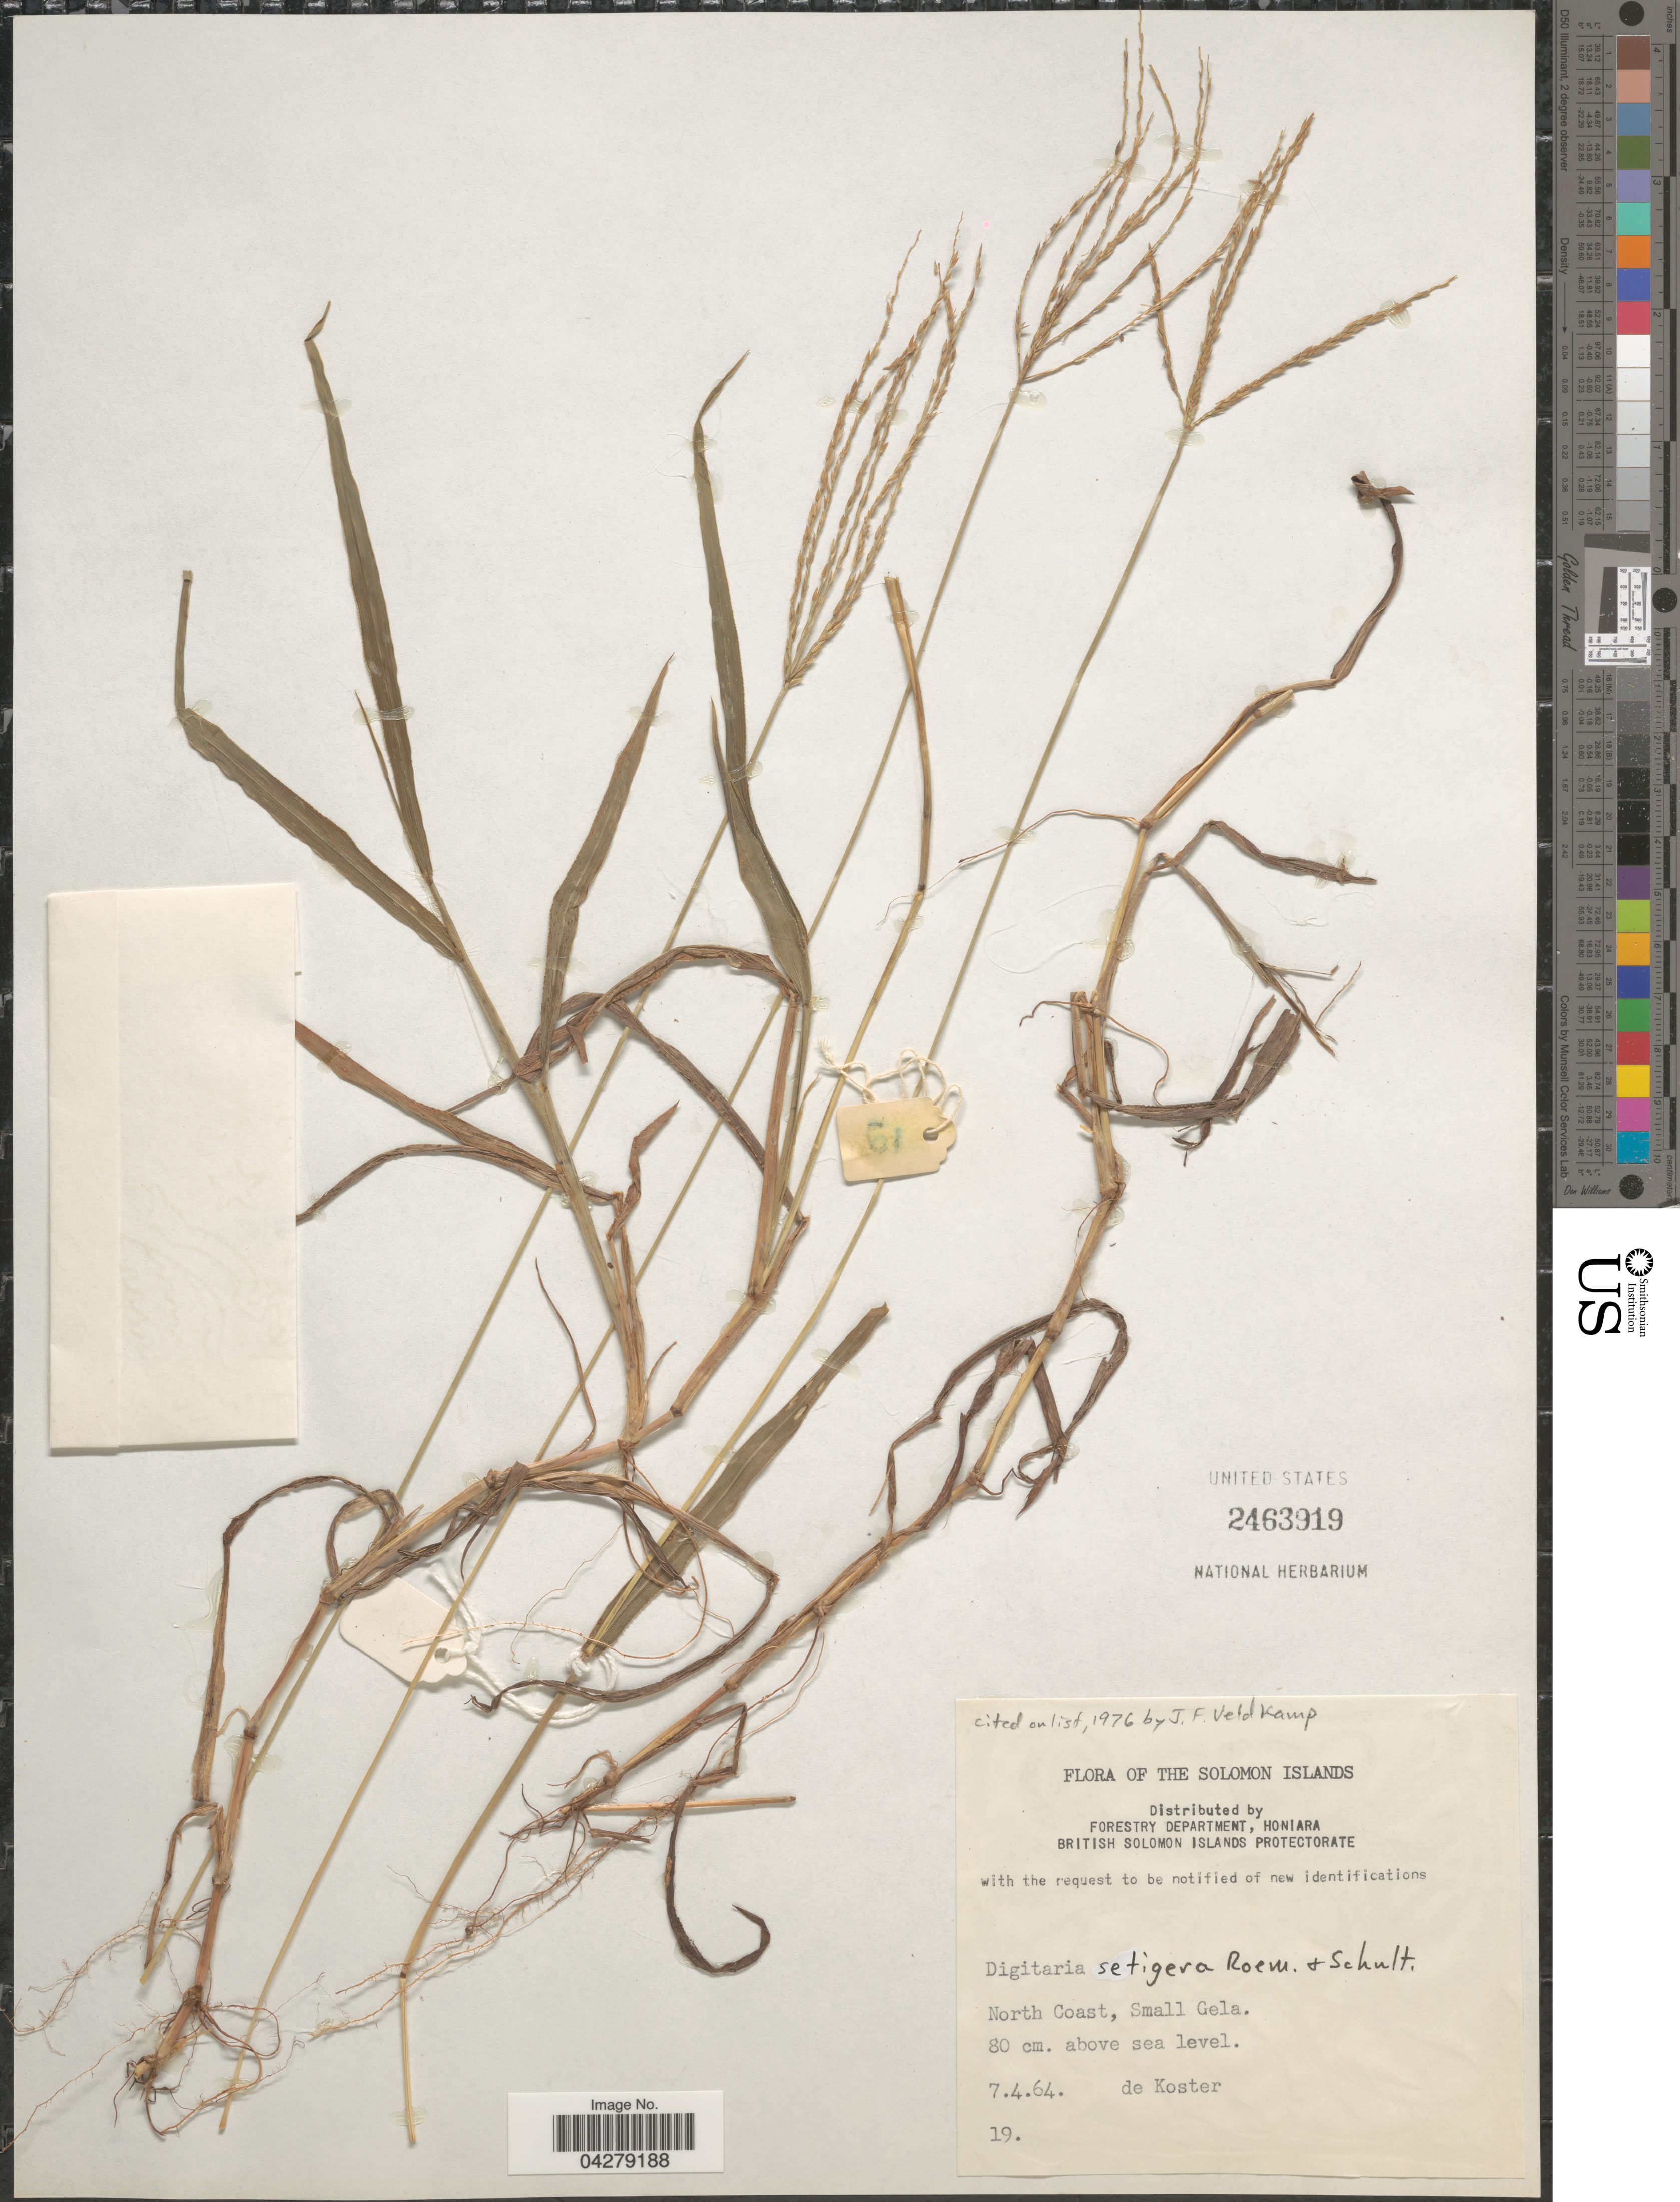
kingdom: Plantae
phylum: Tracheophyta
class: Liliopsida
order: Poales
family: Poaceae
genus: Digitaria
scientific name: Digitaria setigera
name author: Roth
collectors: De Koster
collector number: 19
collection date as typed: Transcribed d/m/y: 7/4/64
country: Solomon Islands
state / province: Solomon Islands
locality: North Coast, Small Gela.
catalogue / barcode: US 2463919